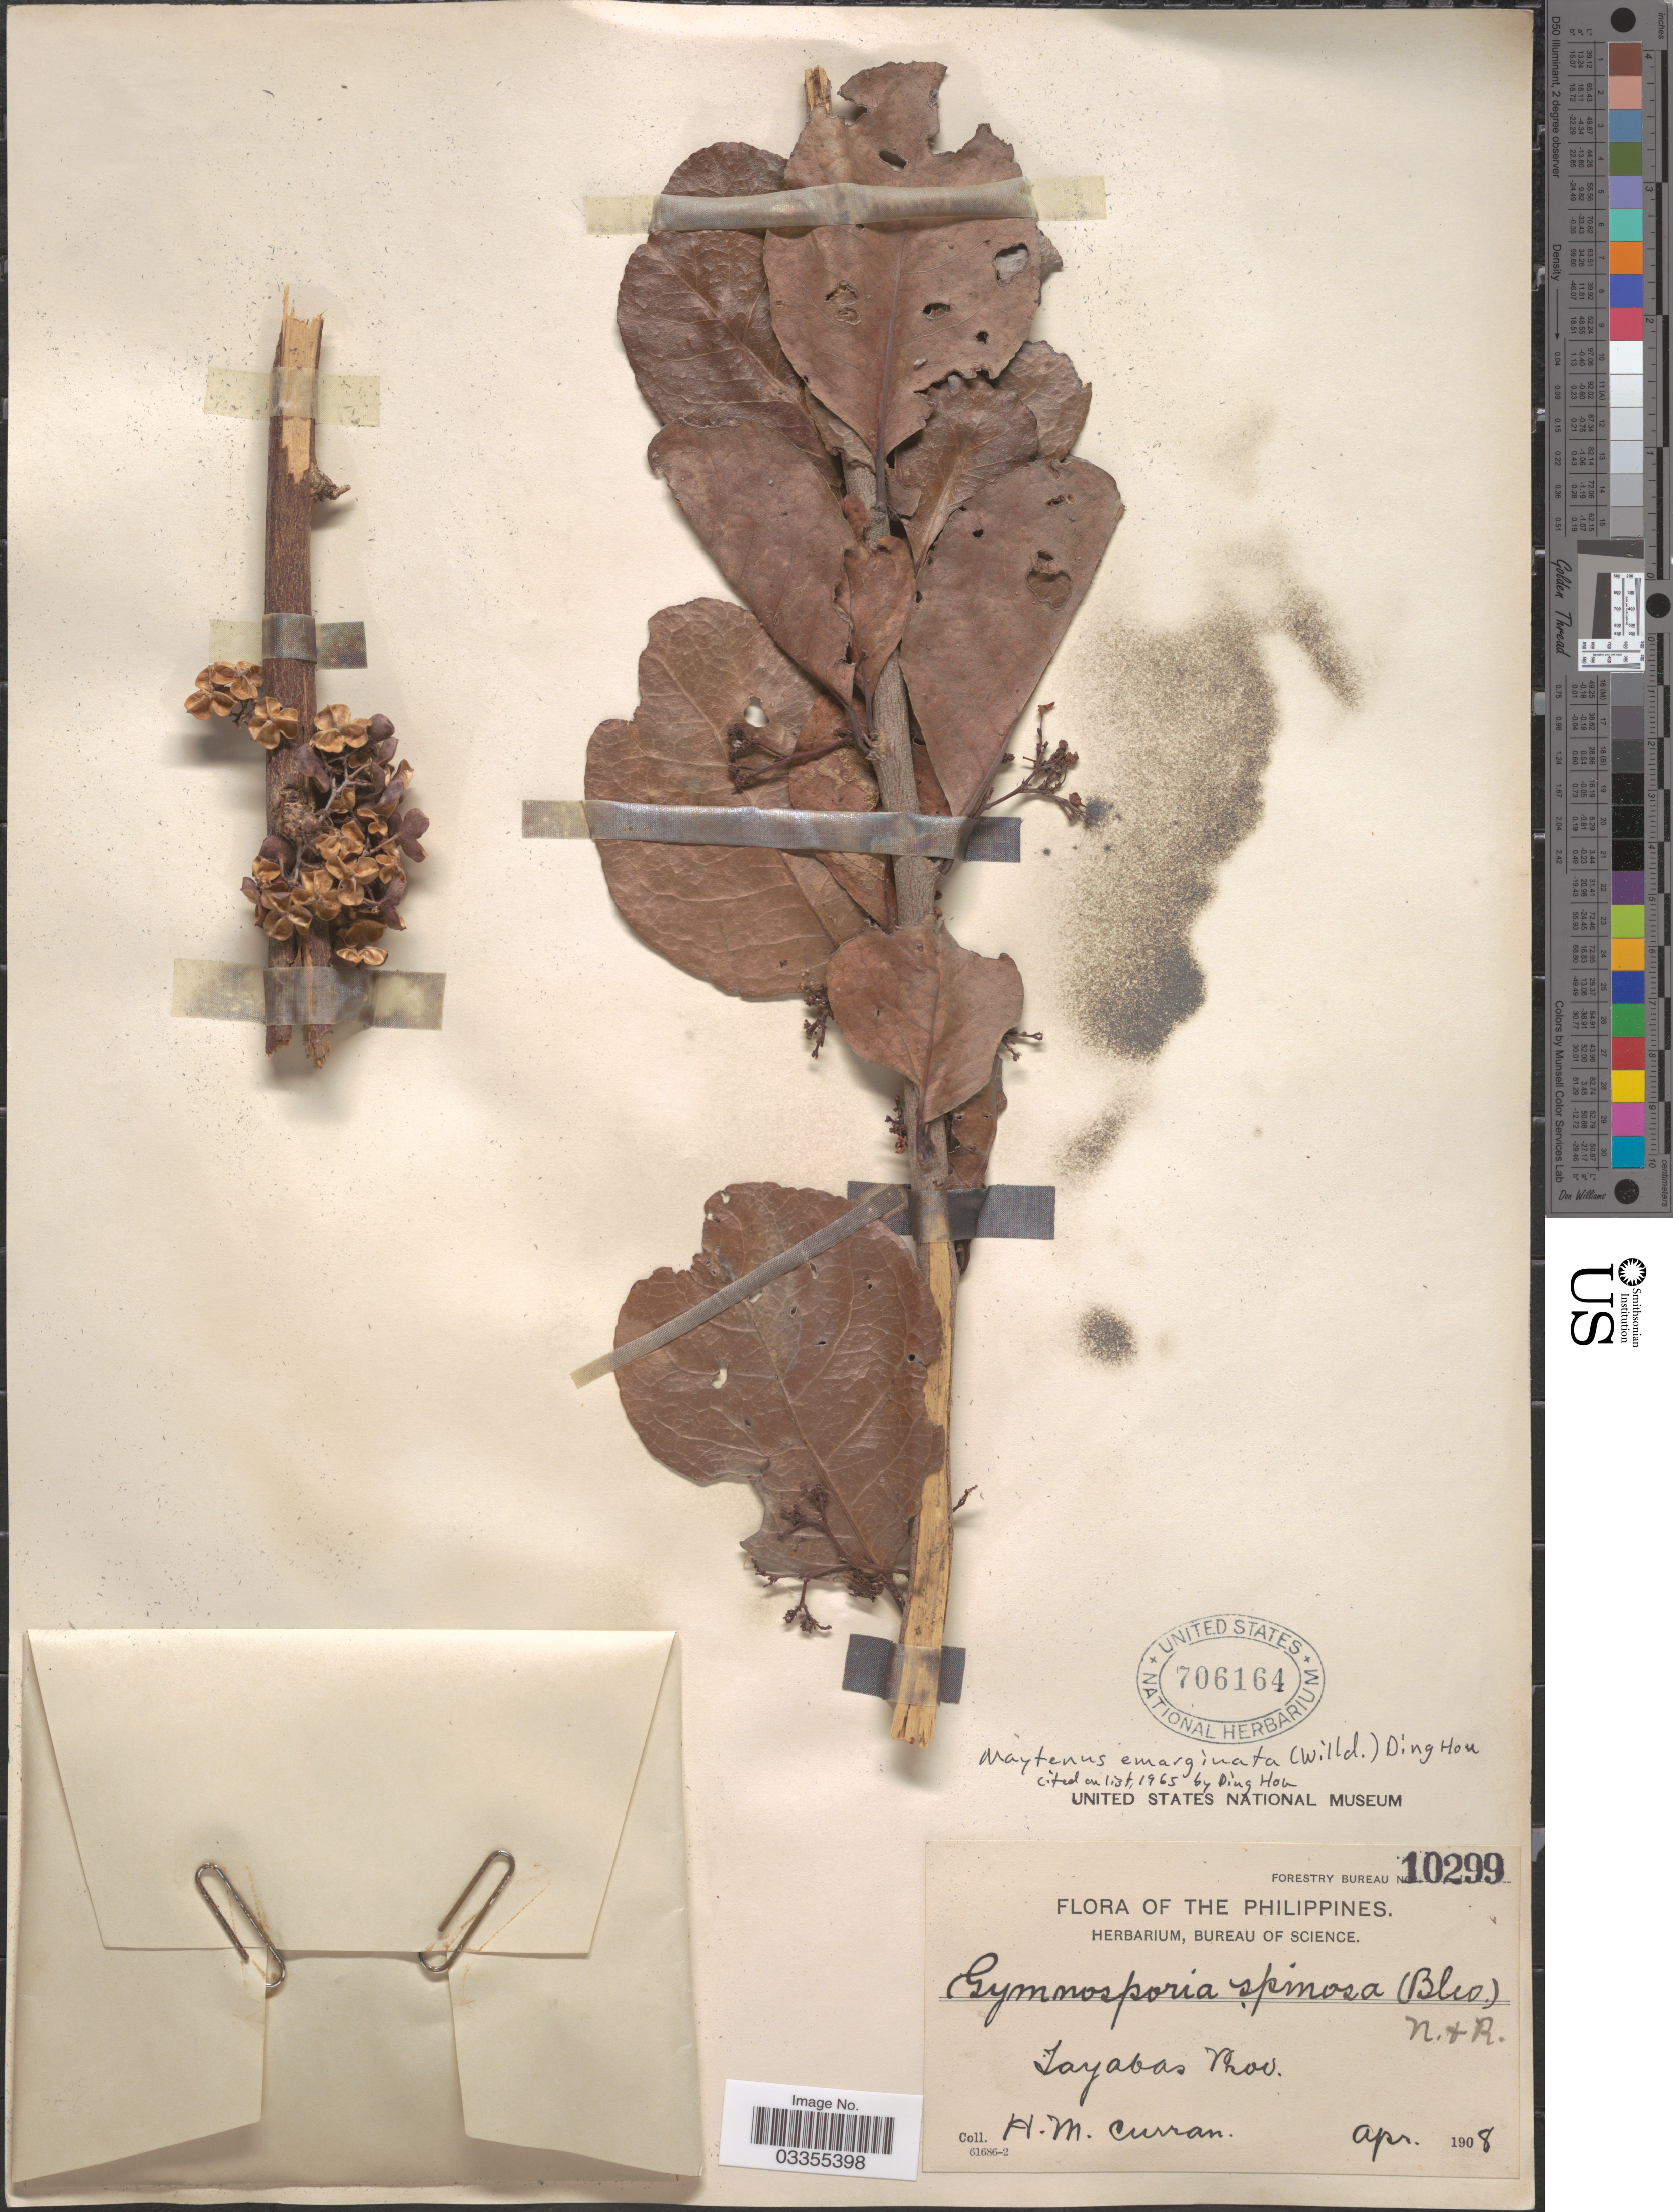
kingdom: Plantae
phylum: Tracheophyta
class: Magnoliopsida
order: Celastrales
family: Celastraceae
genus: Gymnosporia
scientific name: Gymnosporia trilocularis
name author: Hayata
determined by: Strong, Mark T., (BOT), Smithsonian Institution - National Museum of Natural History (UNITED STATES)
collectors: H. M. Curran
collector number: Forestry Bureau 10299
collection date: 1908-04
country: Philippines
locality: Tayabas Prov.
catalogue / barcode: US 706164